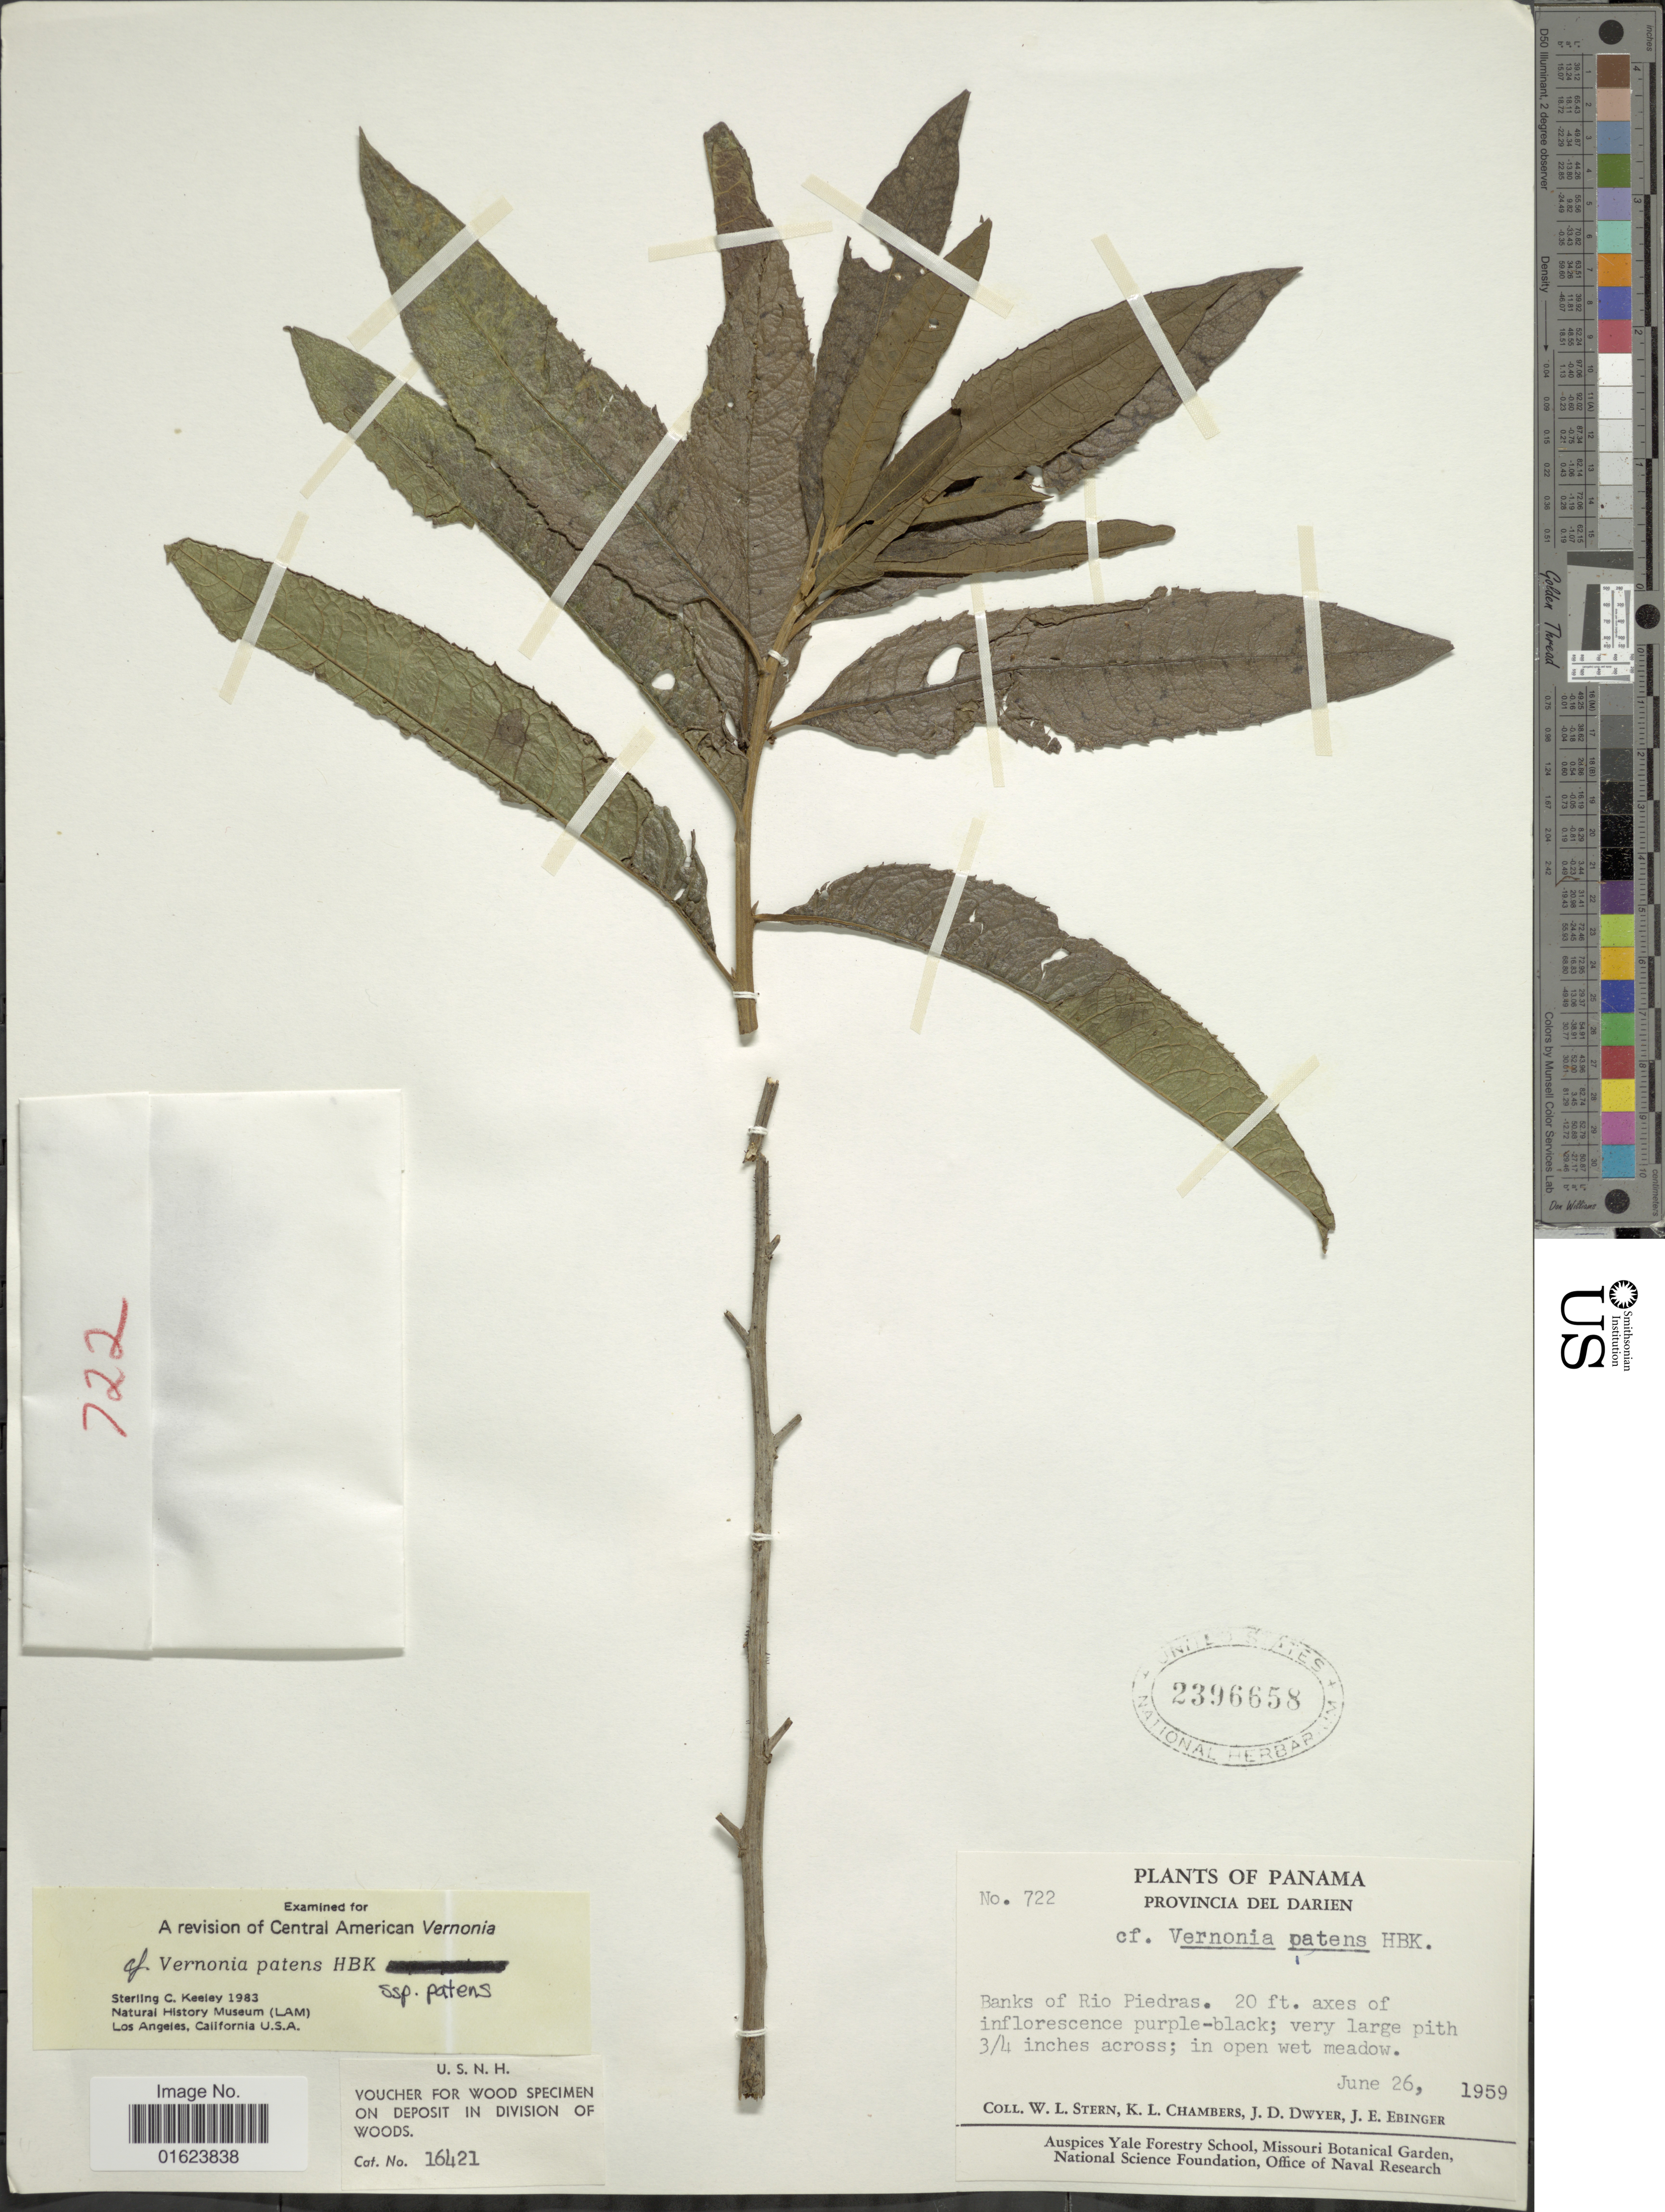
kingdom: Plantae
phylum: Tracheophyta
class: Magnoliopsida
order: Asterales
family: Asteraceae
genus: Vernonanthura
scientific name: Vernonanthura patens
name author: (Kunth) H. Rob.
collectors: W. L. Stern, K. Chambers, J. D. Dwyer & J. Ebinger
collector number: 722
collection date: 1959-06-26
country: Panama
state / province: Darién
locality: Provincia del Darien, Banks of Rio Piedras.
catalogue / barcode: US 2396658